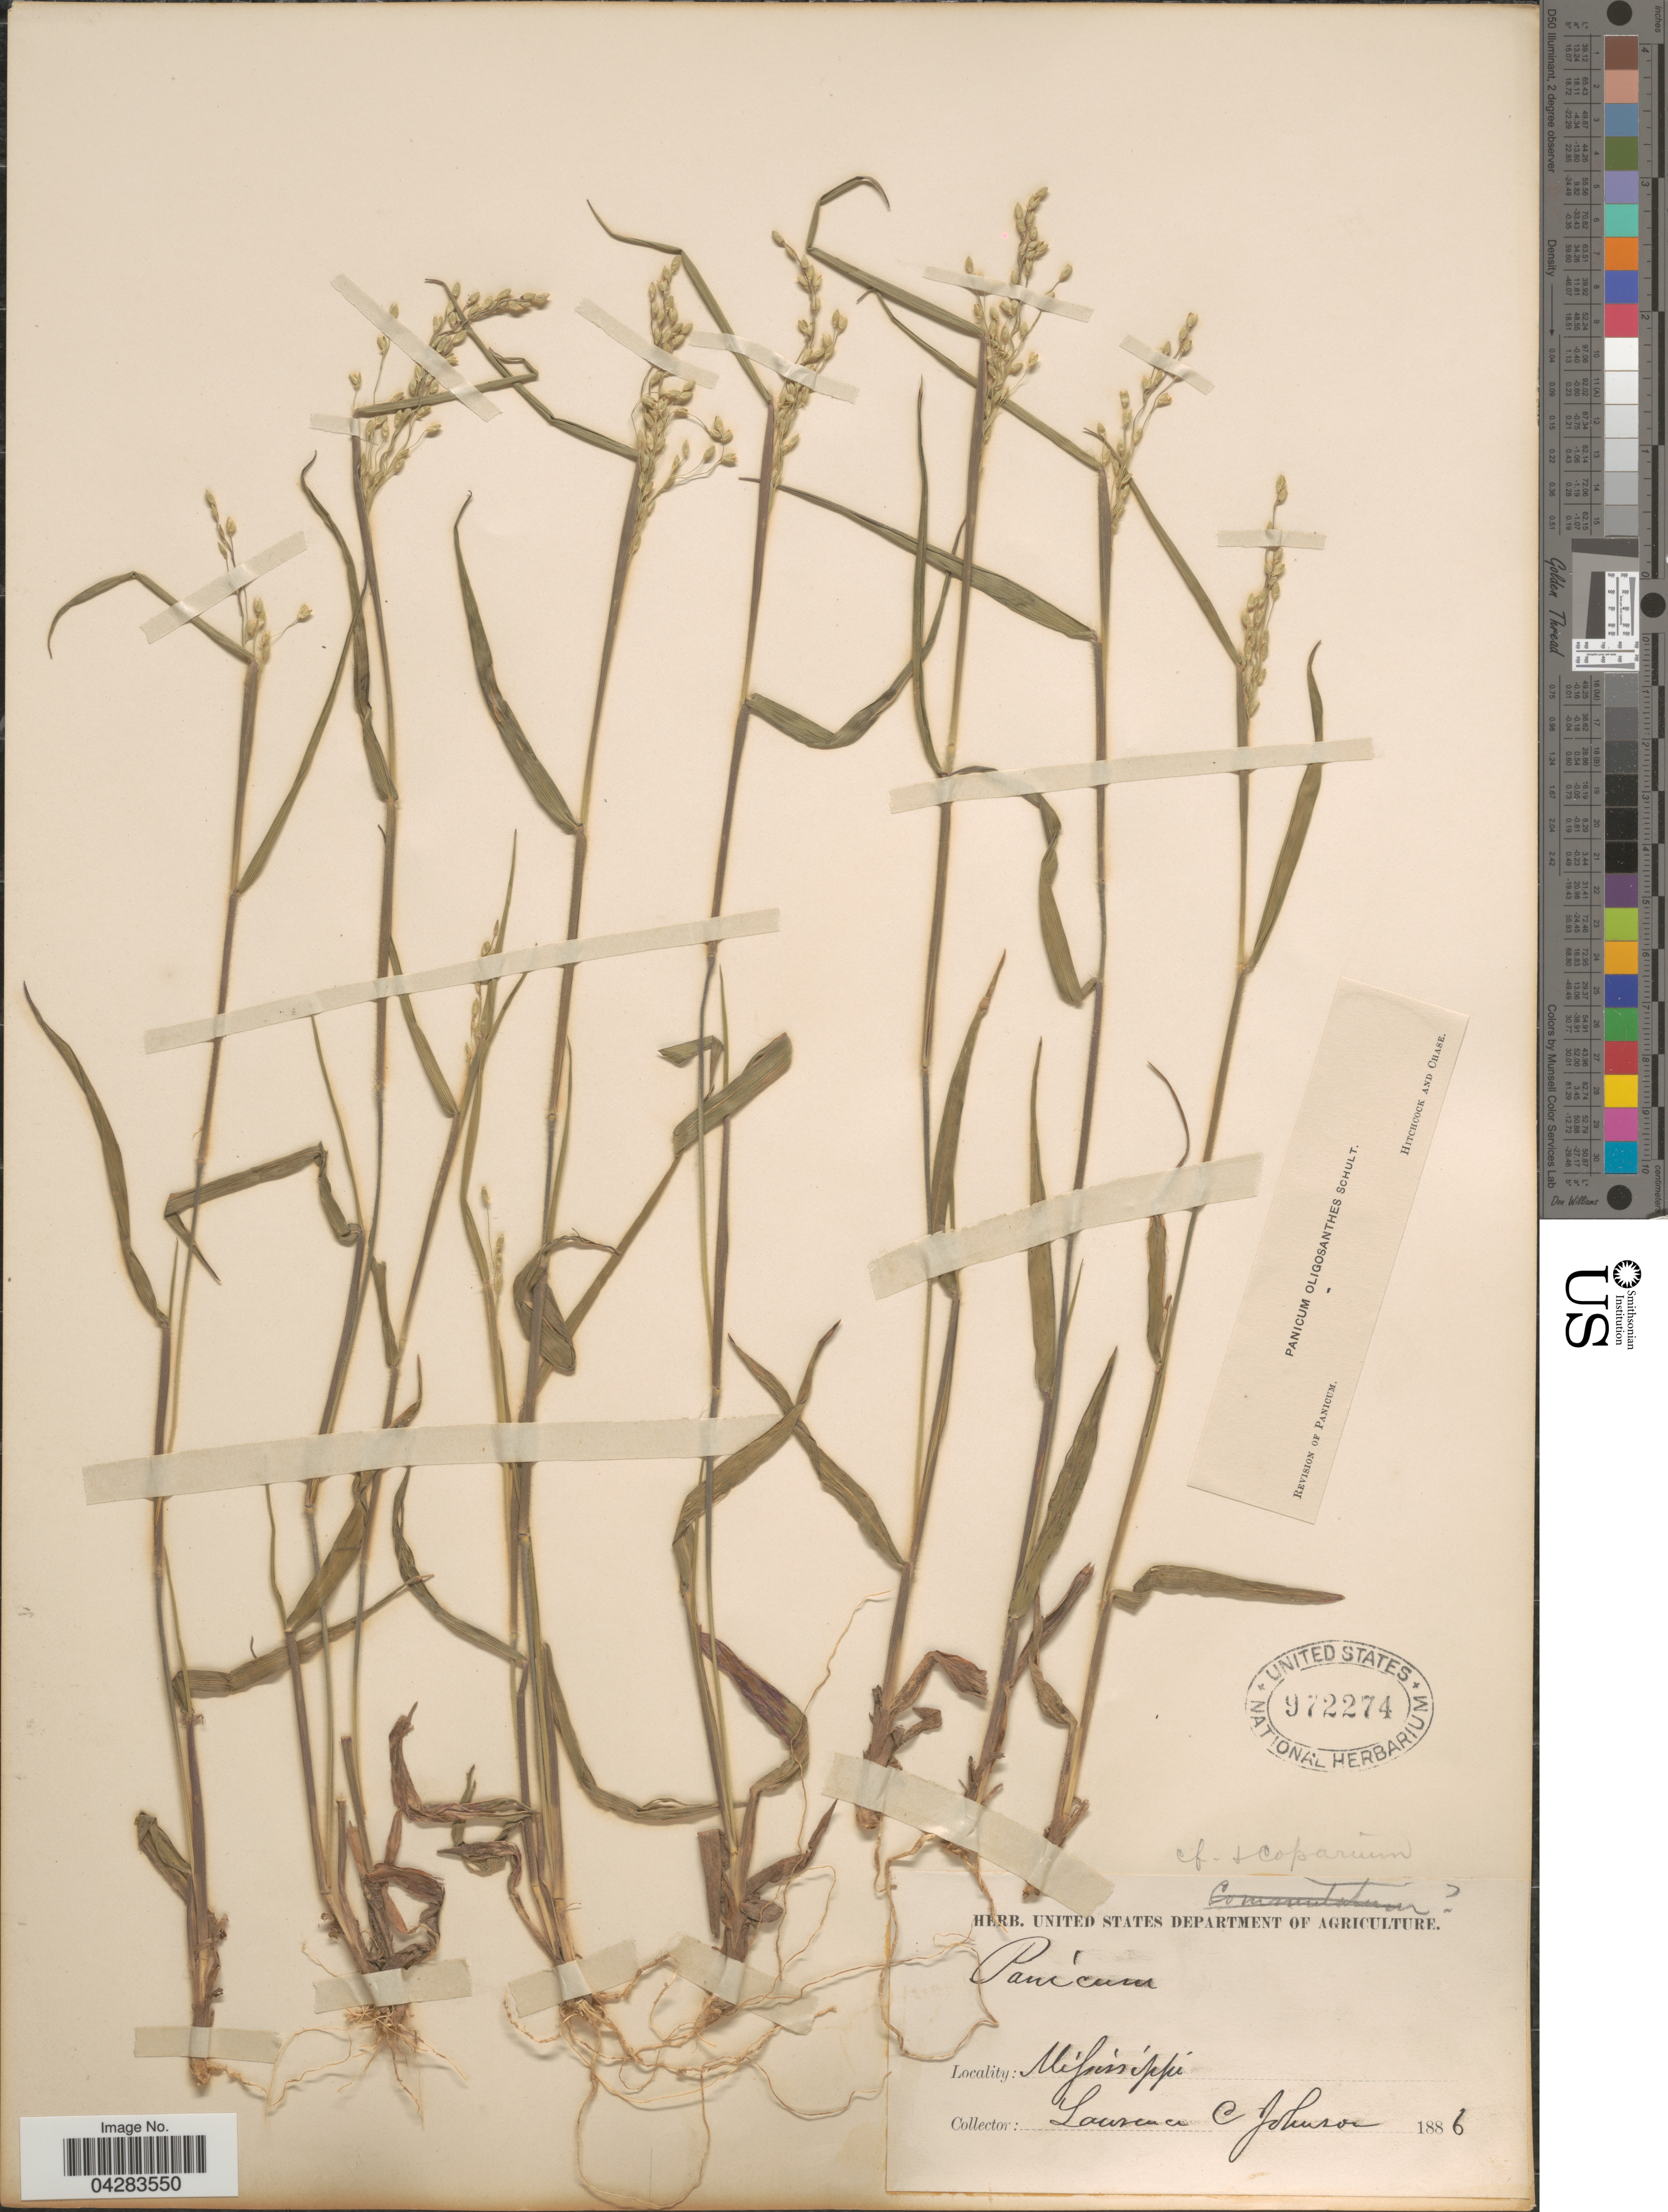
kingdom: Plantae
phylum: Tracheophyta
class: Liliopsida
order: Poales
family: Poaceae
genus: Dichanthelium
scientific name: Dichanthelium oligosanthes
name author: (Schult.) Gould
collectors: L. Johnson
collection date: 1886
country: United States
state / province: Mississippi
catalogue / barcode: US 972274